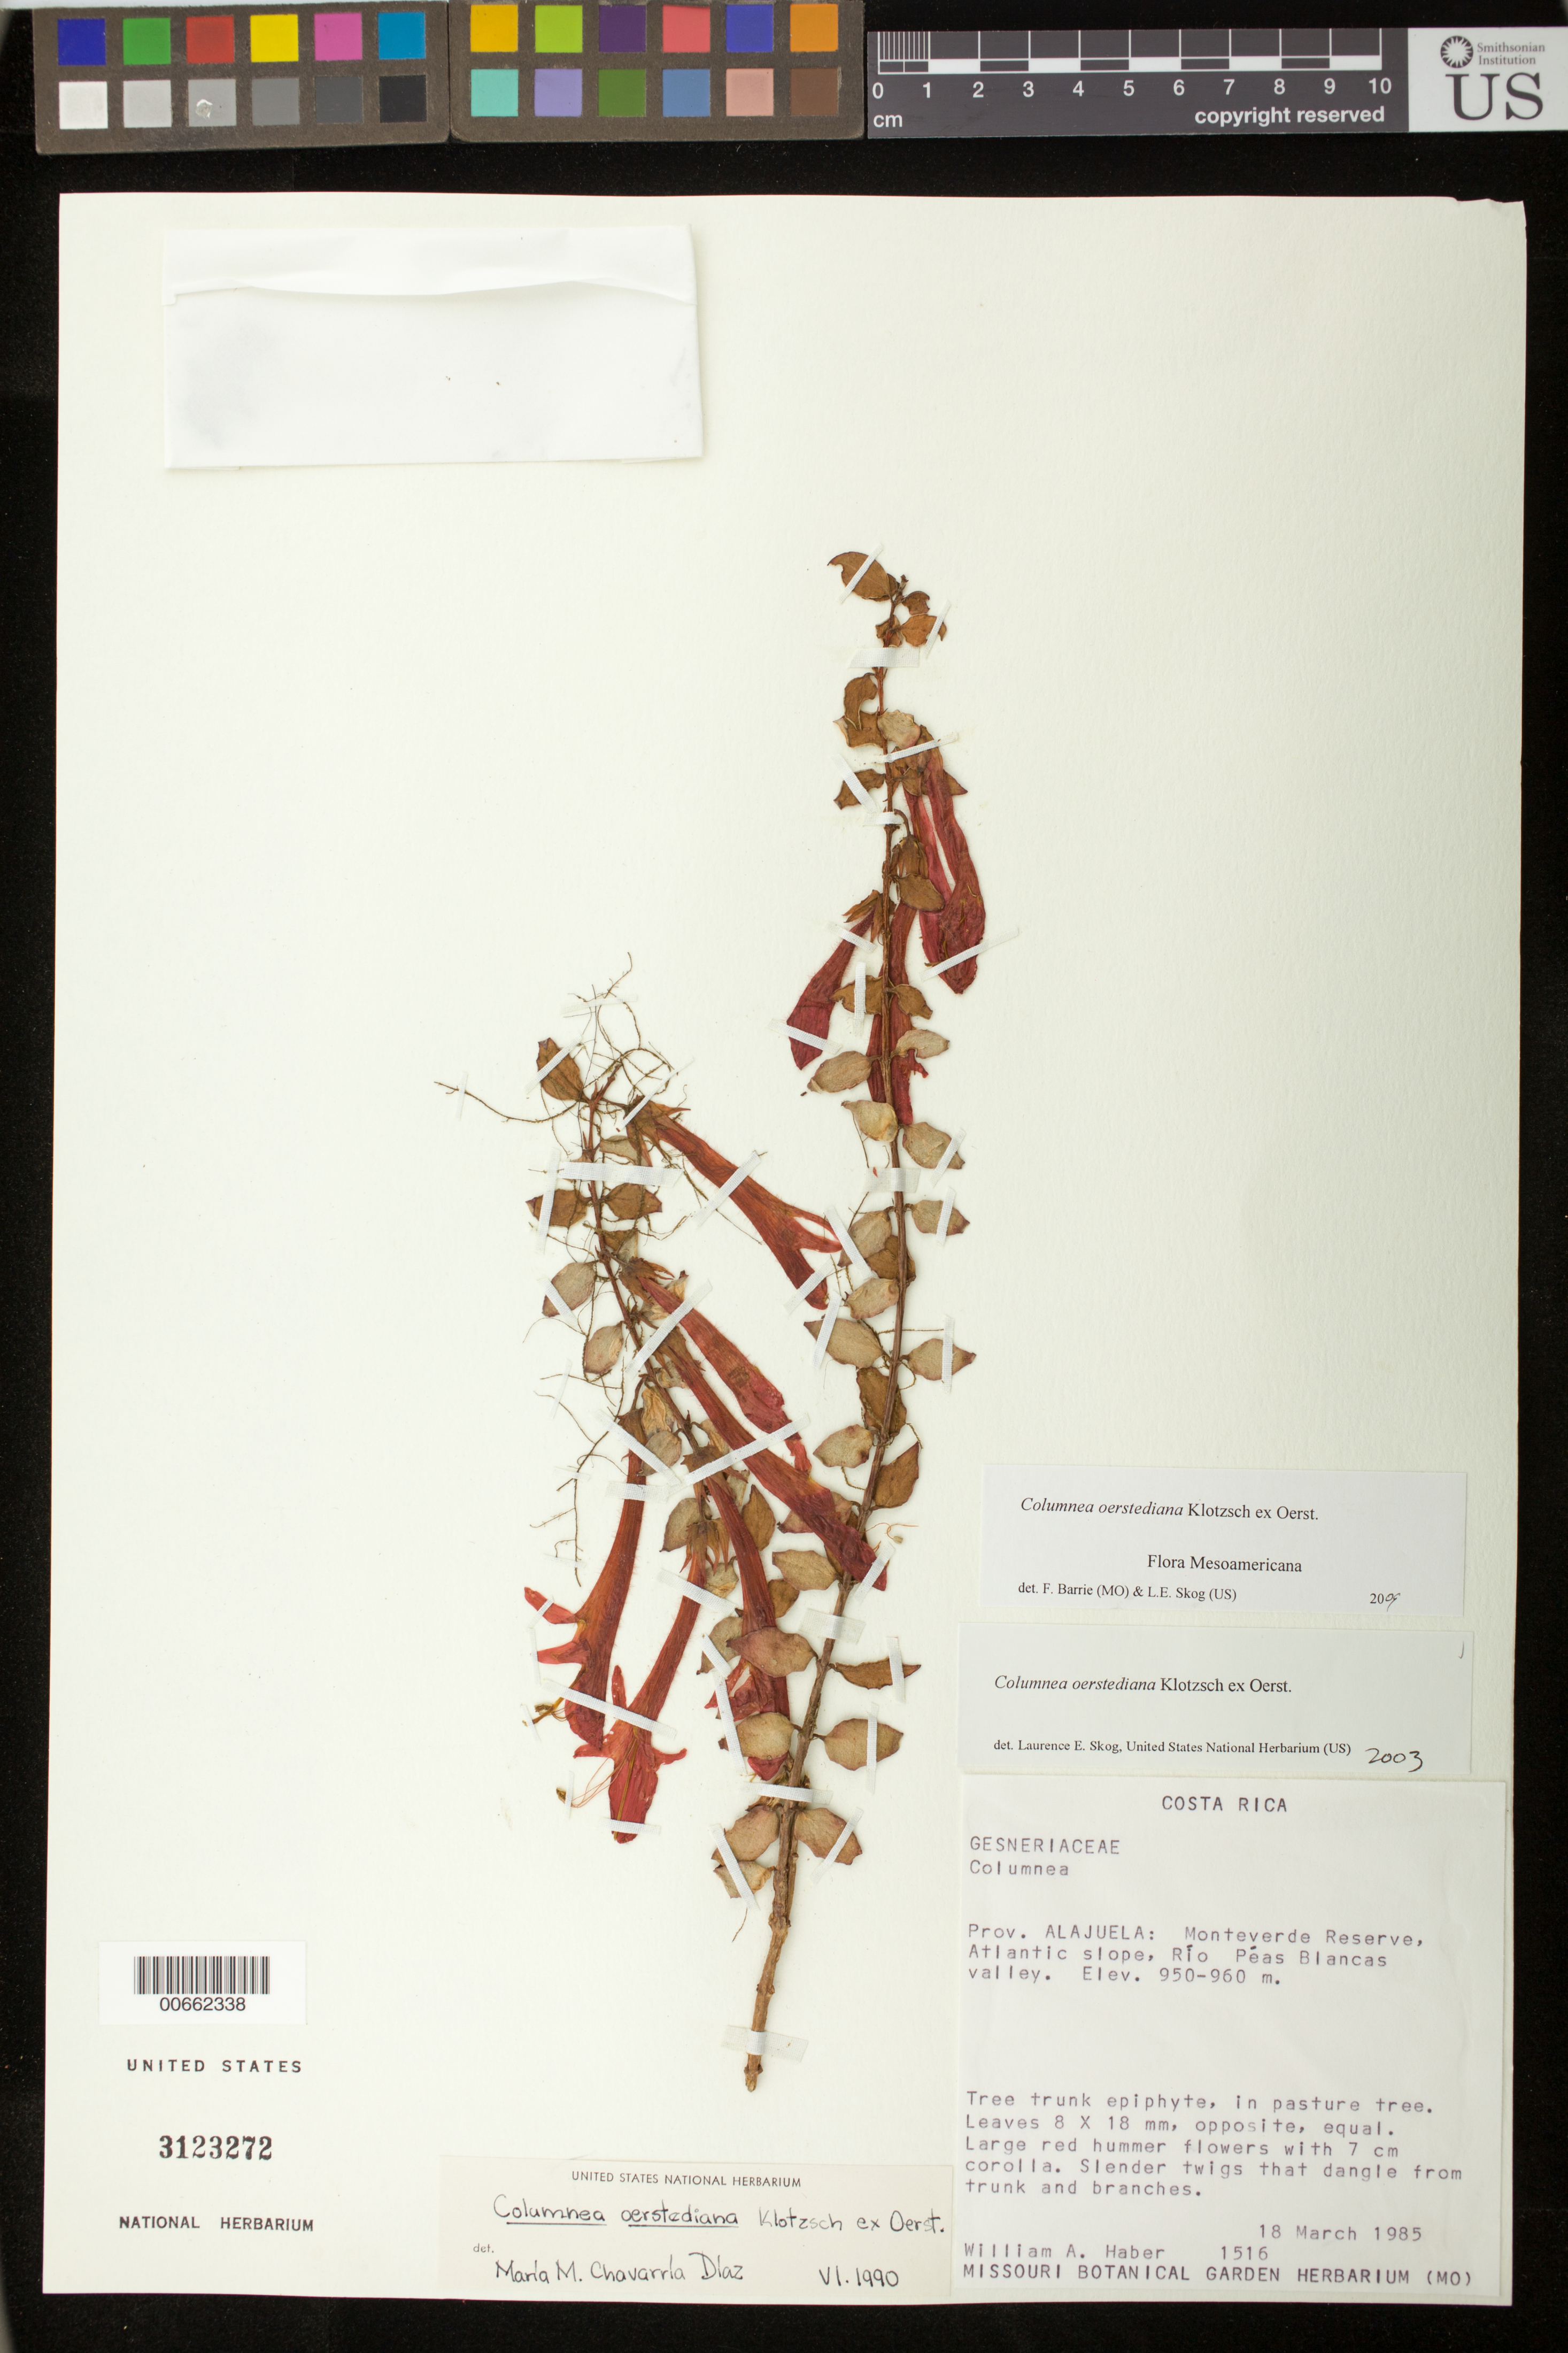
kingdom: Plantae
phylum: Tracheophyta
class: Magnoliopsida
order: Lamiales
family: Gesneriaceae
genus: Columnea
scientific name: Columnea oerstediana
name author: Klotzsch ex Oerst.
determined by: Skog, Laurence E.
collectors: W. A. Haber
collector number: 1516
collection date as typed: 18 Mar 1985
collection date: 1985-03-18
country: Costa Rica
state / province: Alajuela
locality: Monteverde Reserve, Atlantic slope, Rio Peñas Blancas valley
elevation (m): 950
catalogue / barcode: US 3123272